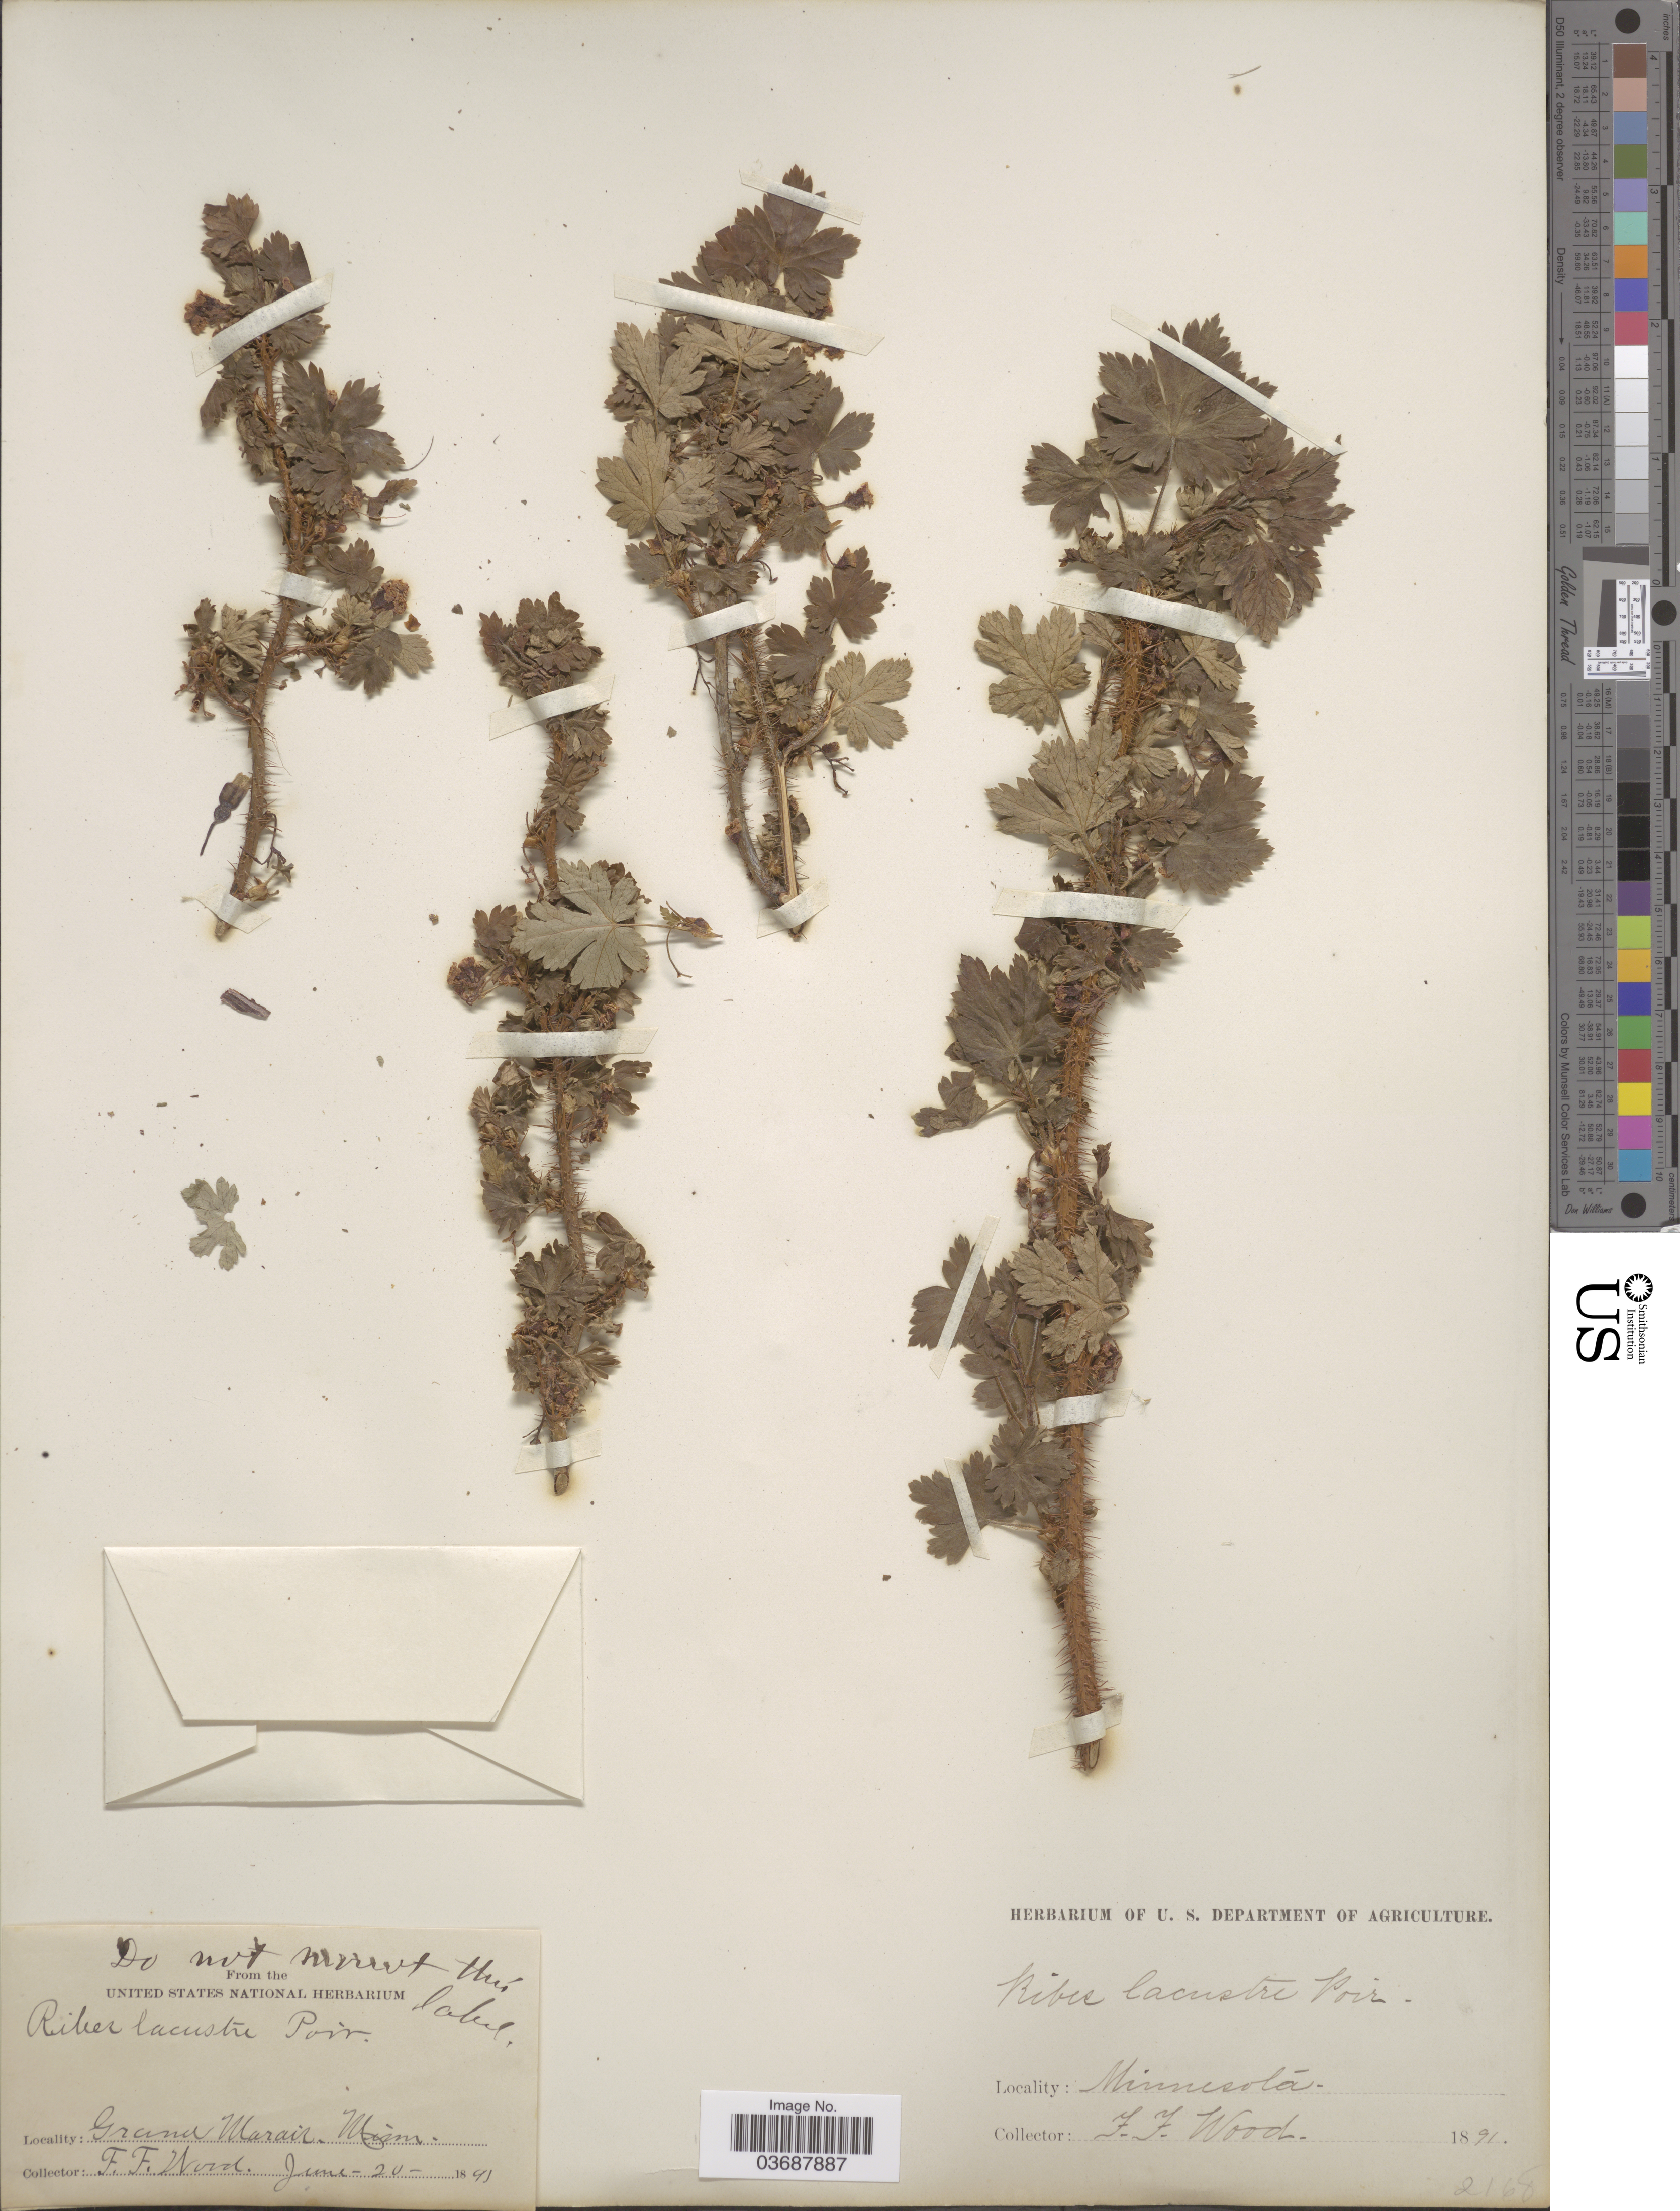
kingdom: Plantae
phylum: Tracheophyta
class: Magnoliopsida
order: Saxifragales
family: Grossulariaceae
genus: Ribes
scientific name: Ribes lacustre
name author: (Pers.) Poir.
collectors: F. Wood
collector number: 2168?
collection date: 1891-06-20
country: United States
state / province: Minnesota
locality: Grand Marain.